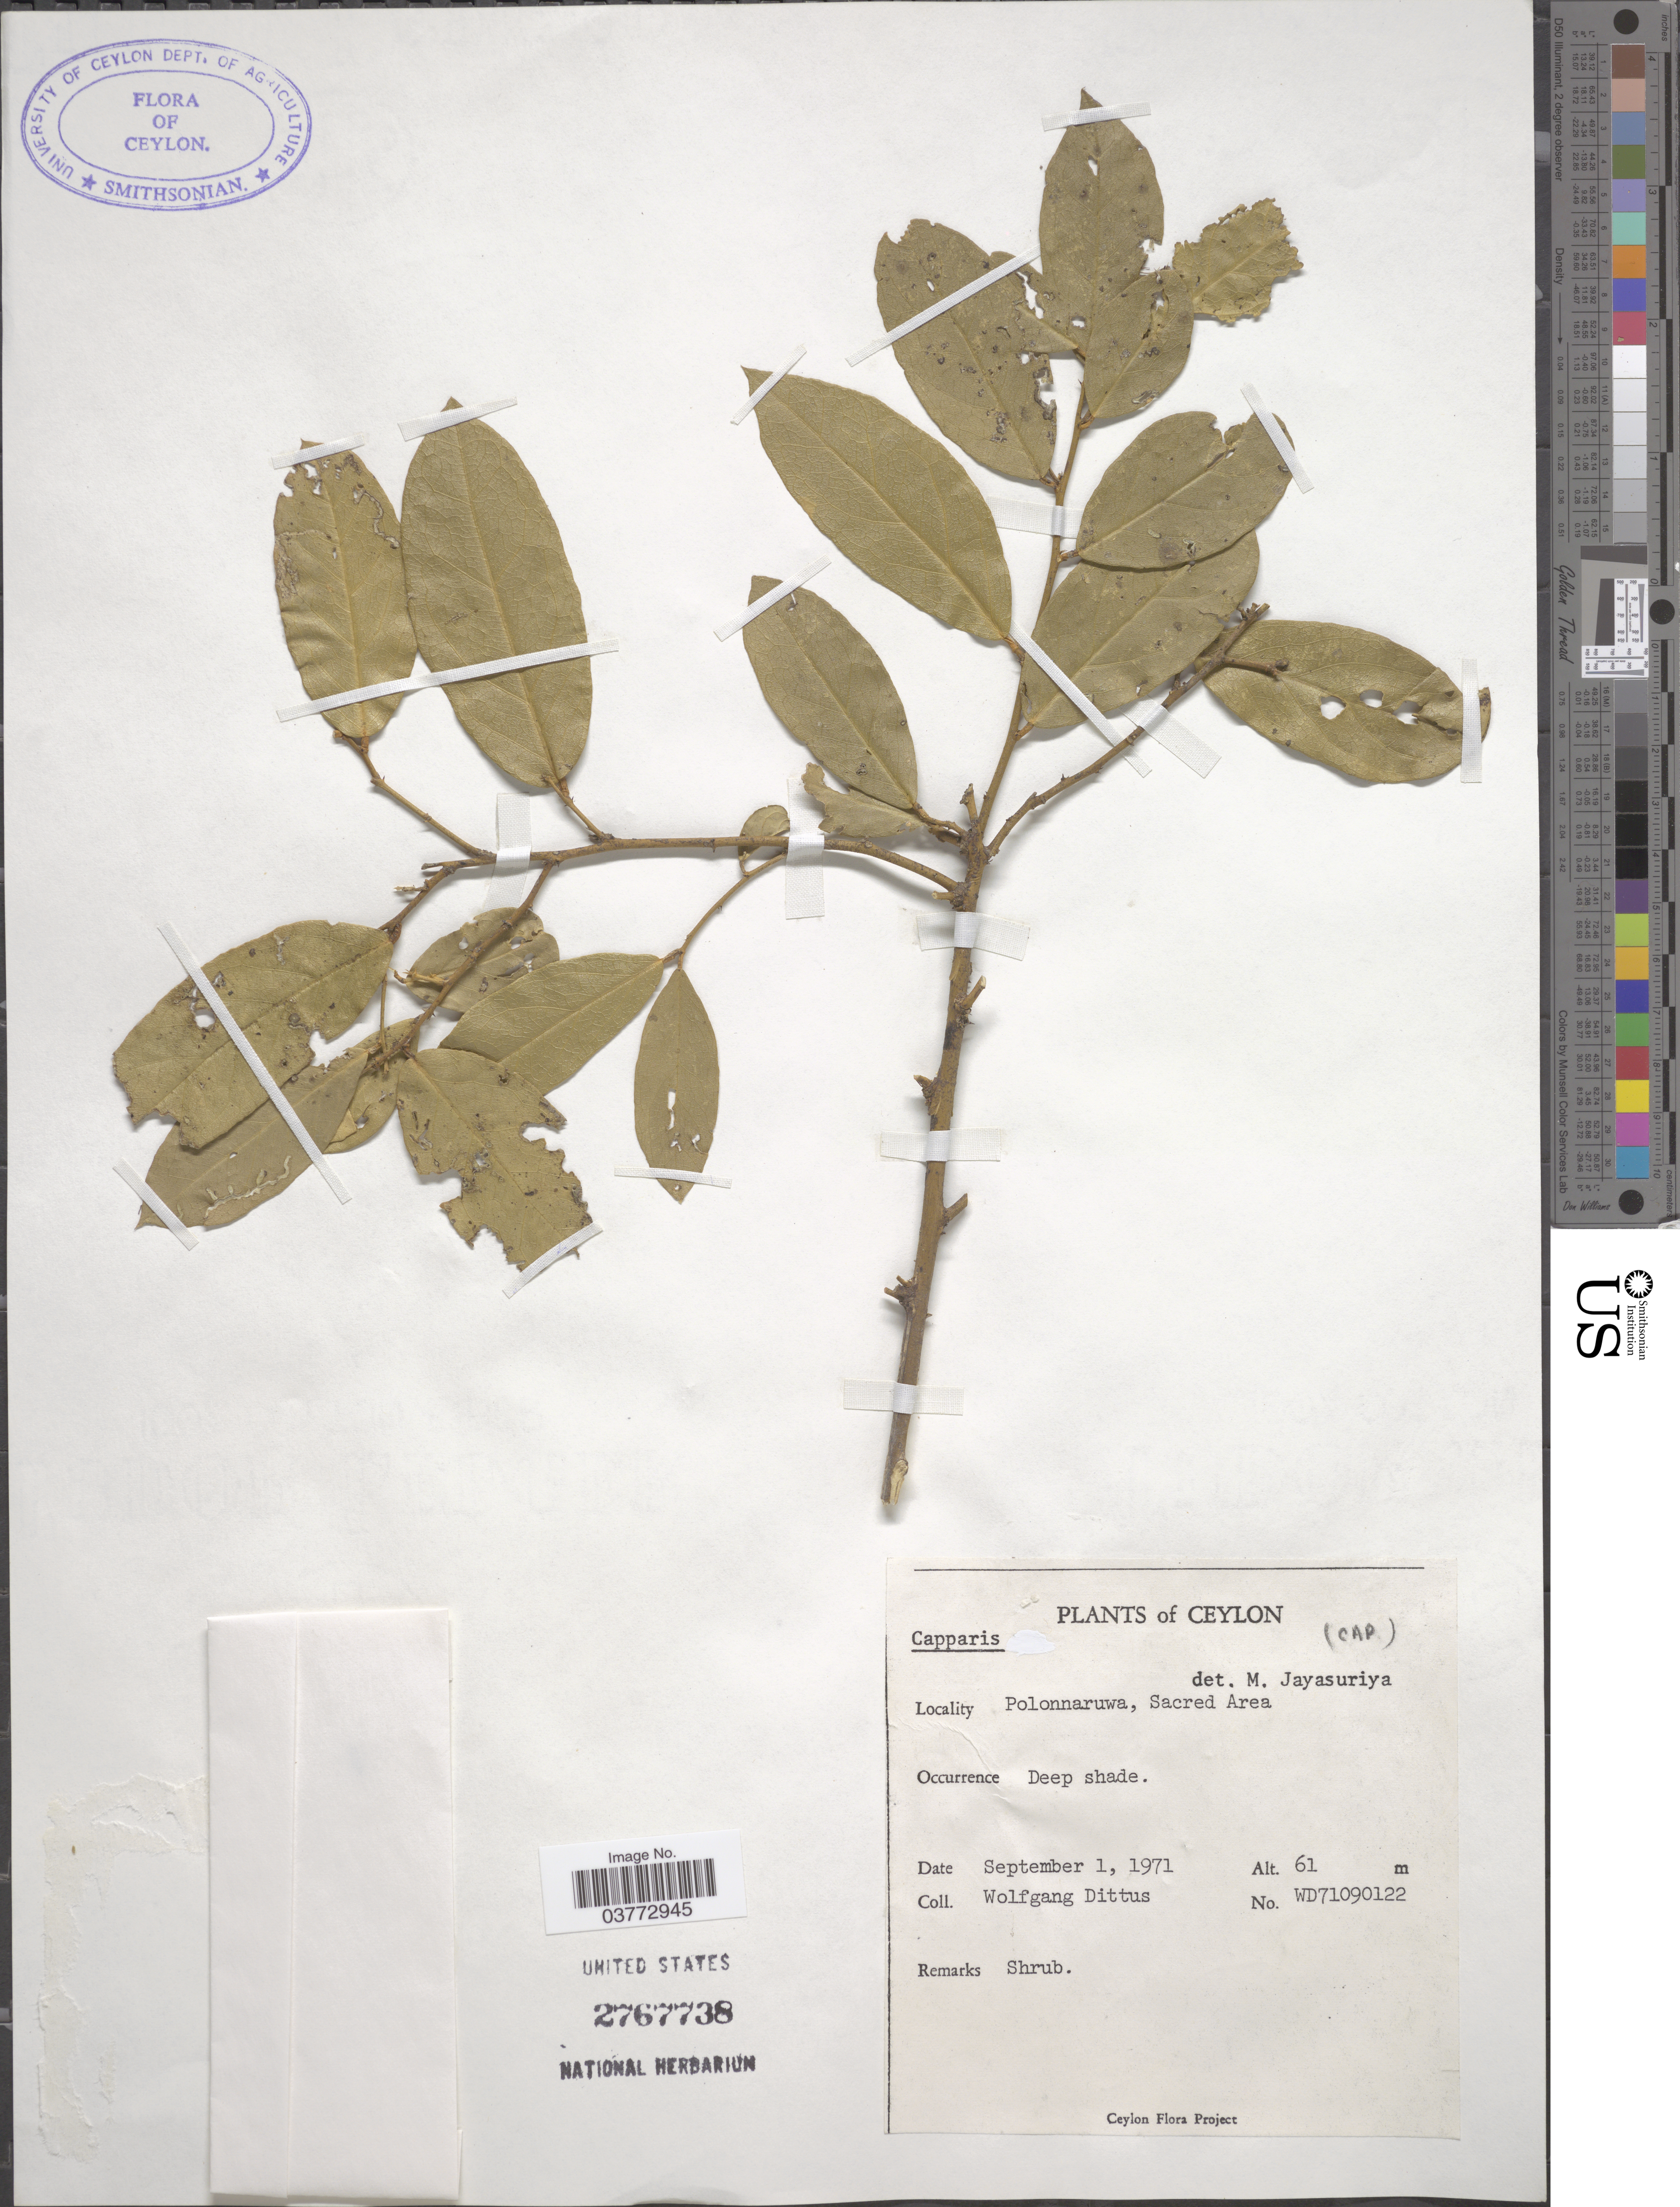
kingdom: Plantae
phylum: Tracheophyta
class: Magnoliopsida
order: Brassicales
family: Capparaceae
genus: Capparis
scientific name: Capparis sp.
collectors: W. Dittus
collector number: WD71090122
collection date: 1971-09-01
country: Sri Lanka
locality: Ceylon. Polonnaruwa, Sacred Area.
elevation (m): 61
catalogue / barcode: US 2767738